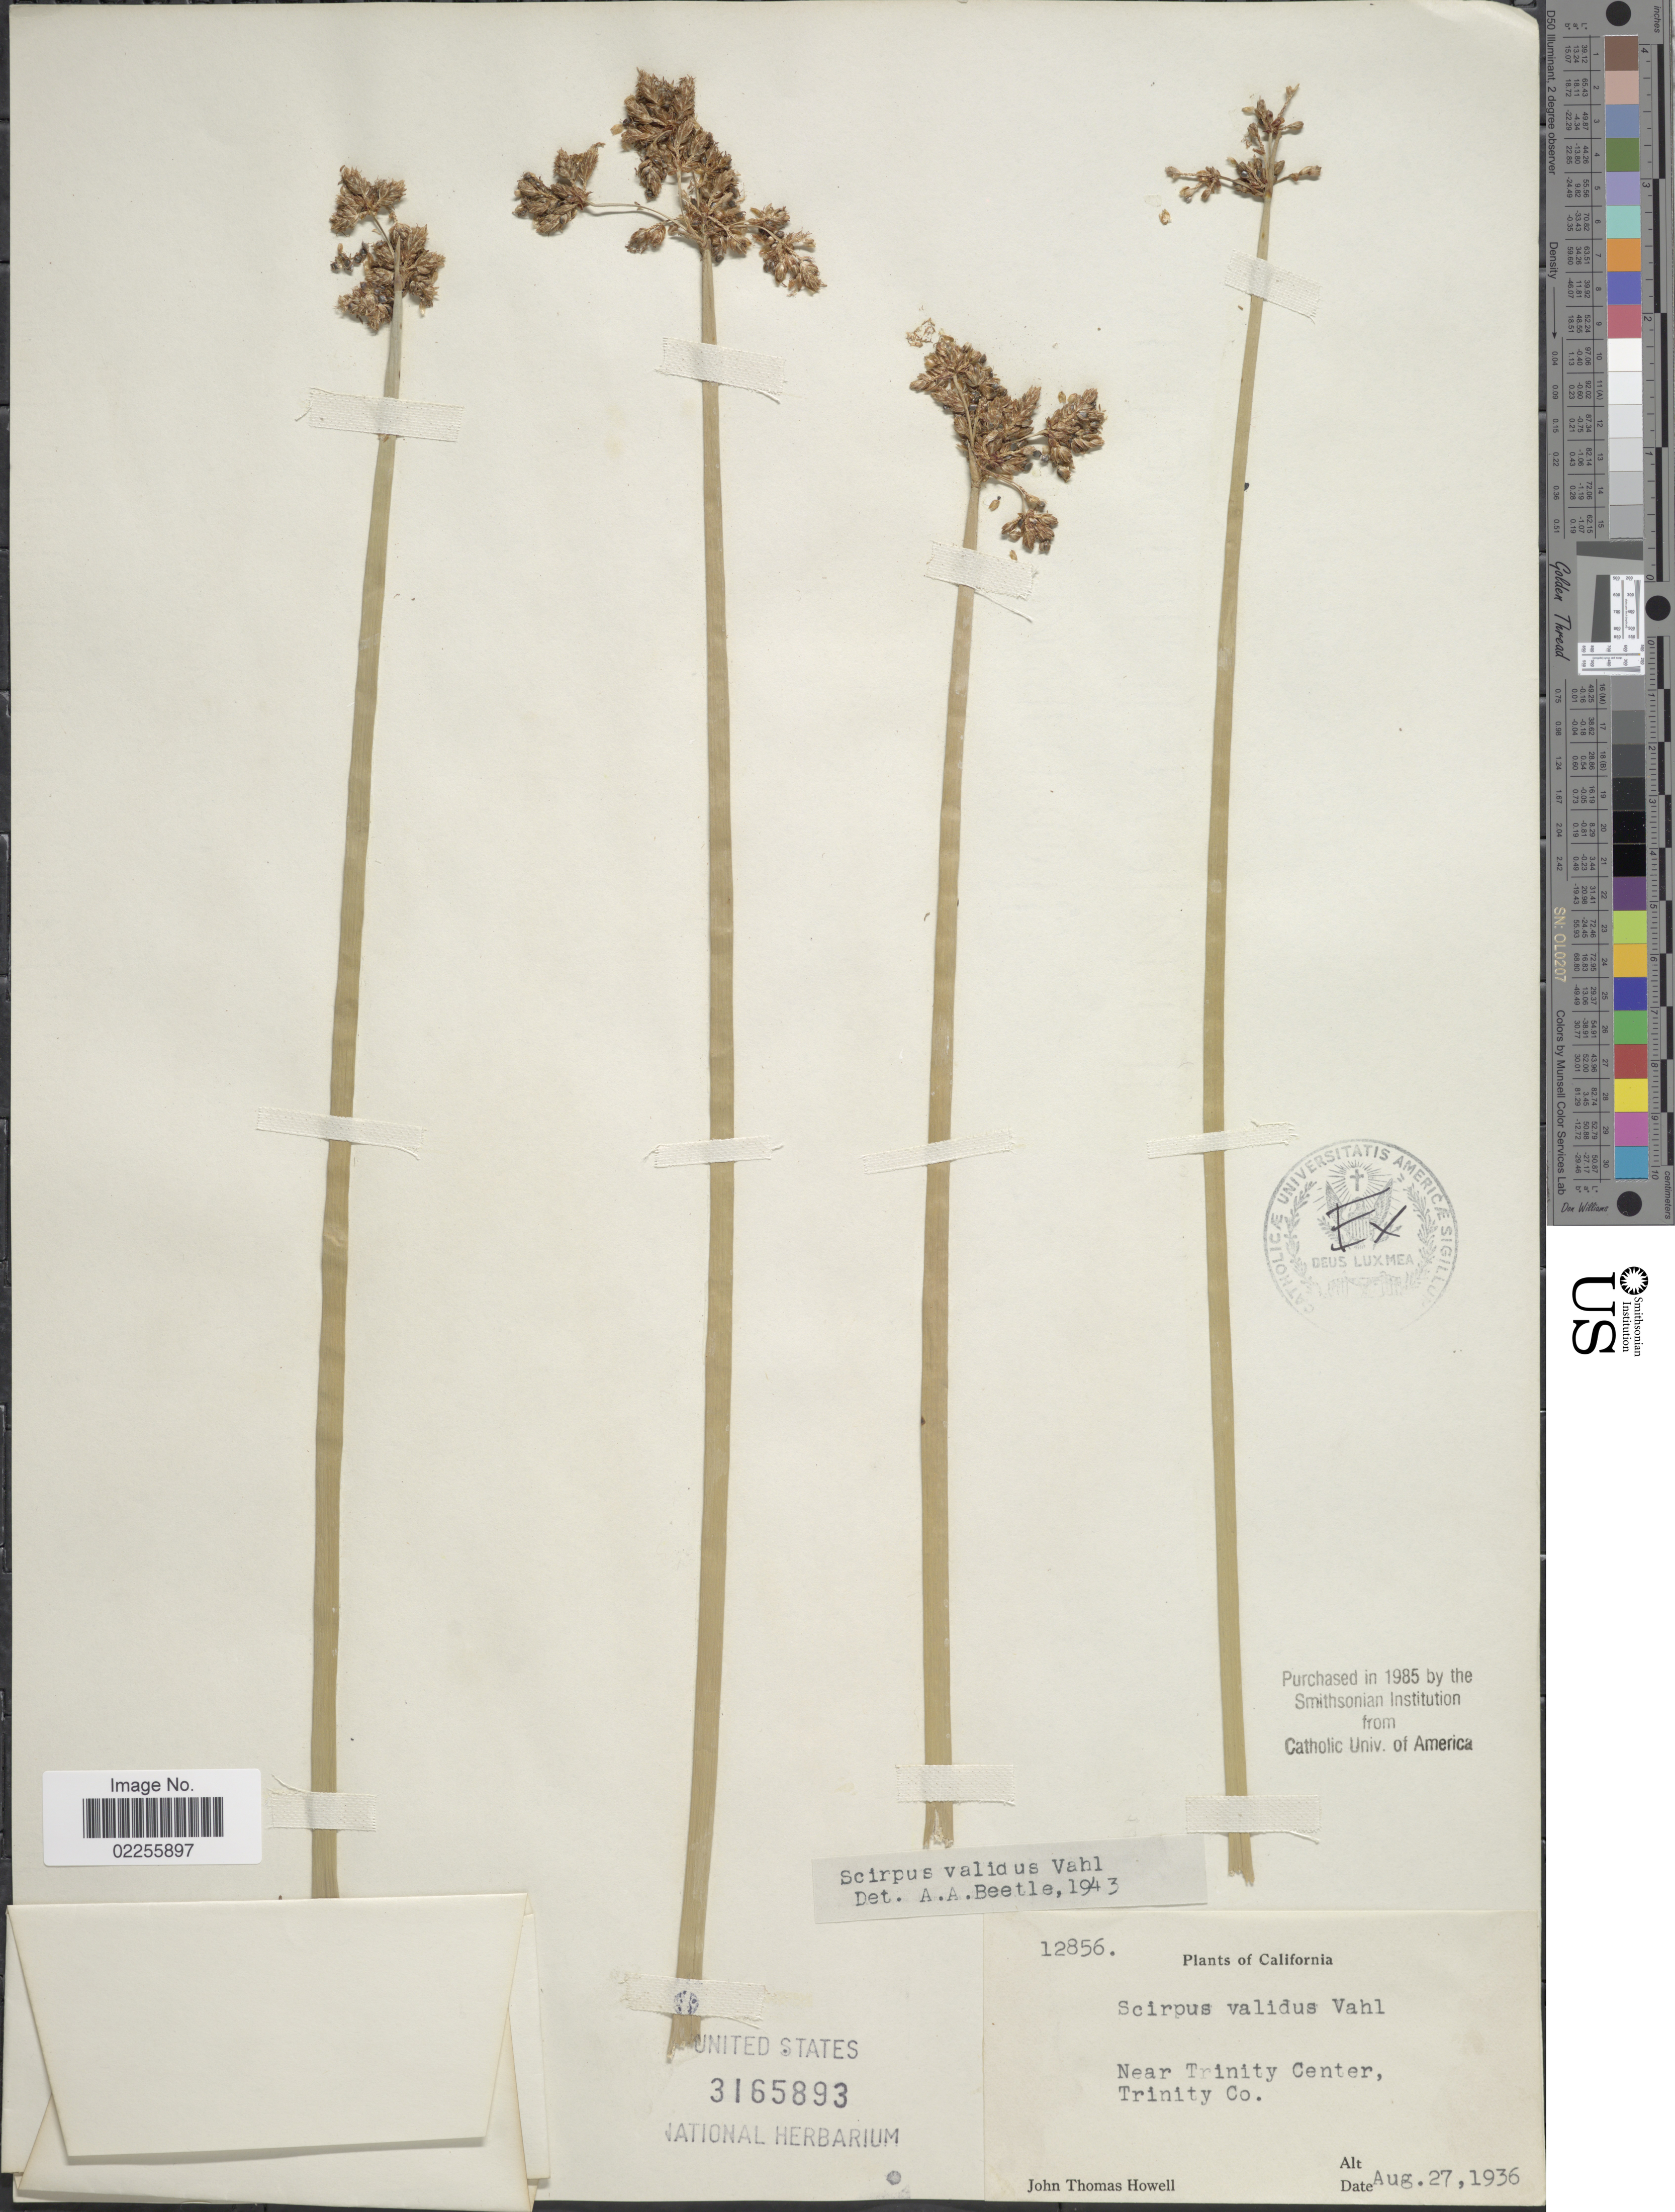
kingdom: Plantae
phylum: Tracheophyta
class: Liliopsida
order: Poales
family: Cyperaceae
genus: Schoenoplectus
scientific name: Schoenoplectus tabernaemontani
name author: (C.C. Gmel.) Palla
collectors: J. T. Howell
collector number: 12856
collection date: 1936-08-27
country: United States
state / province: California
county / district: Trinity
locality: Near Trinity Center, Trinity Co.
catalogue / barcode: US 3165893